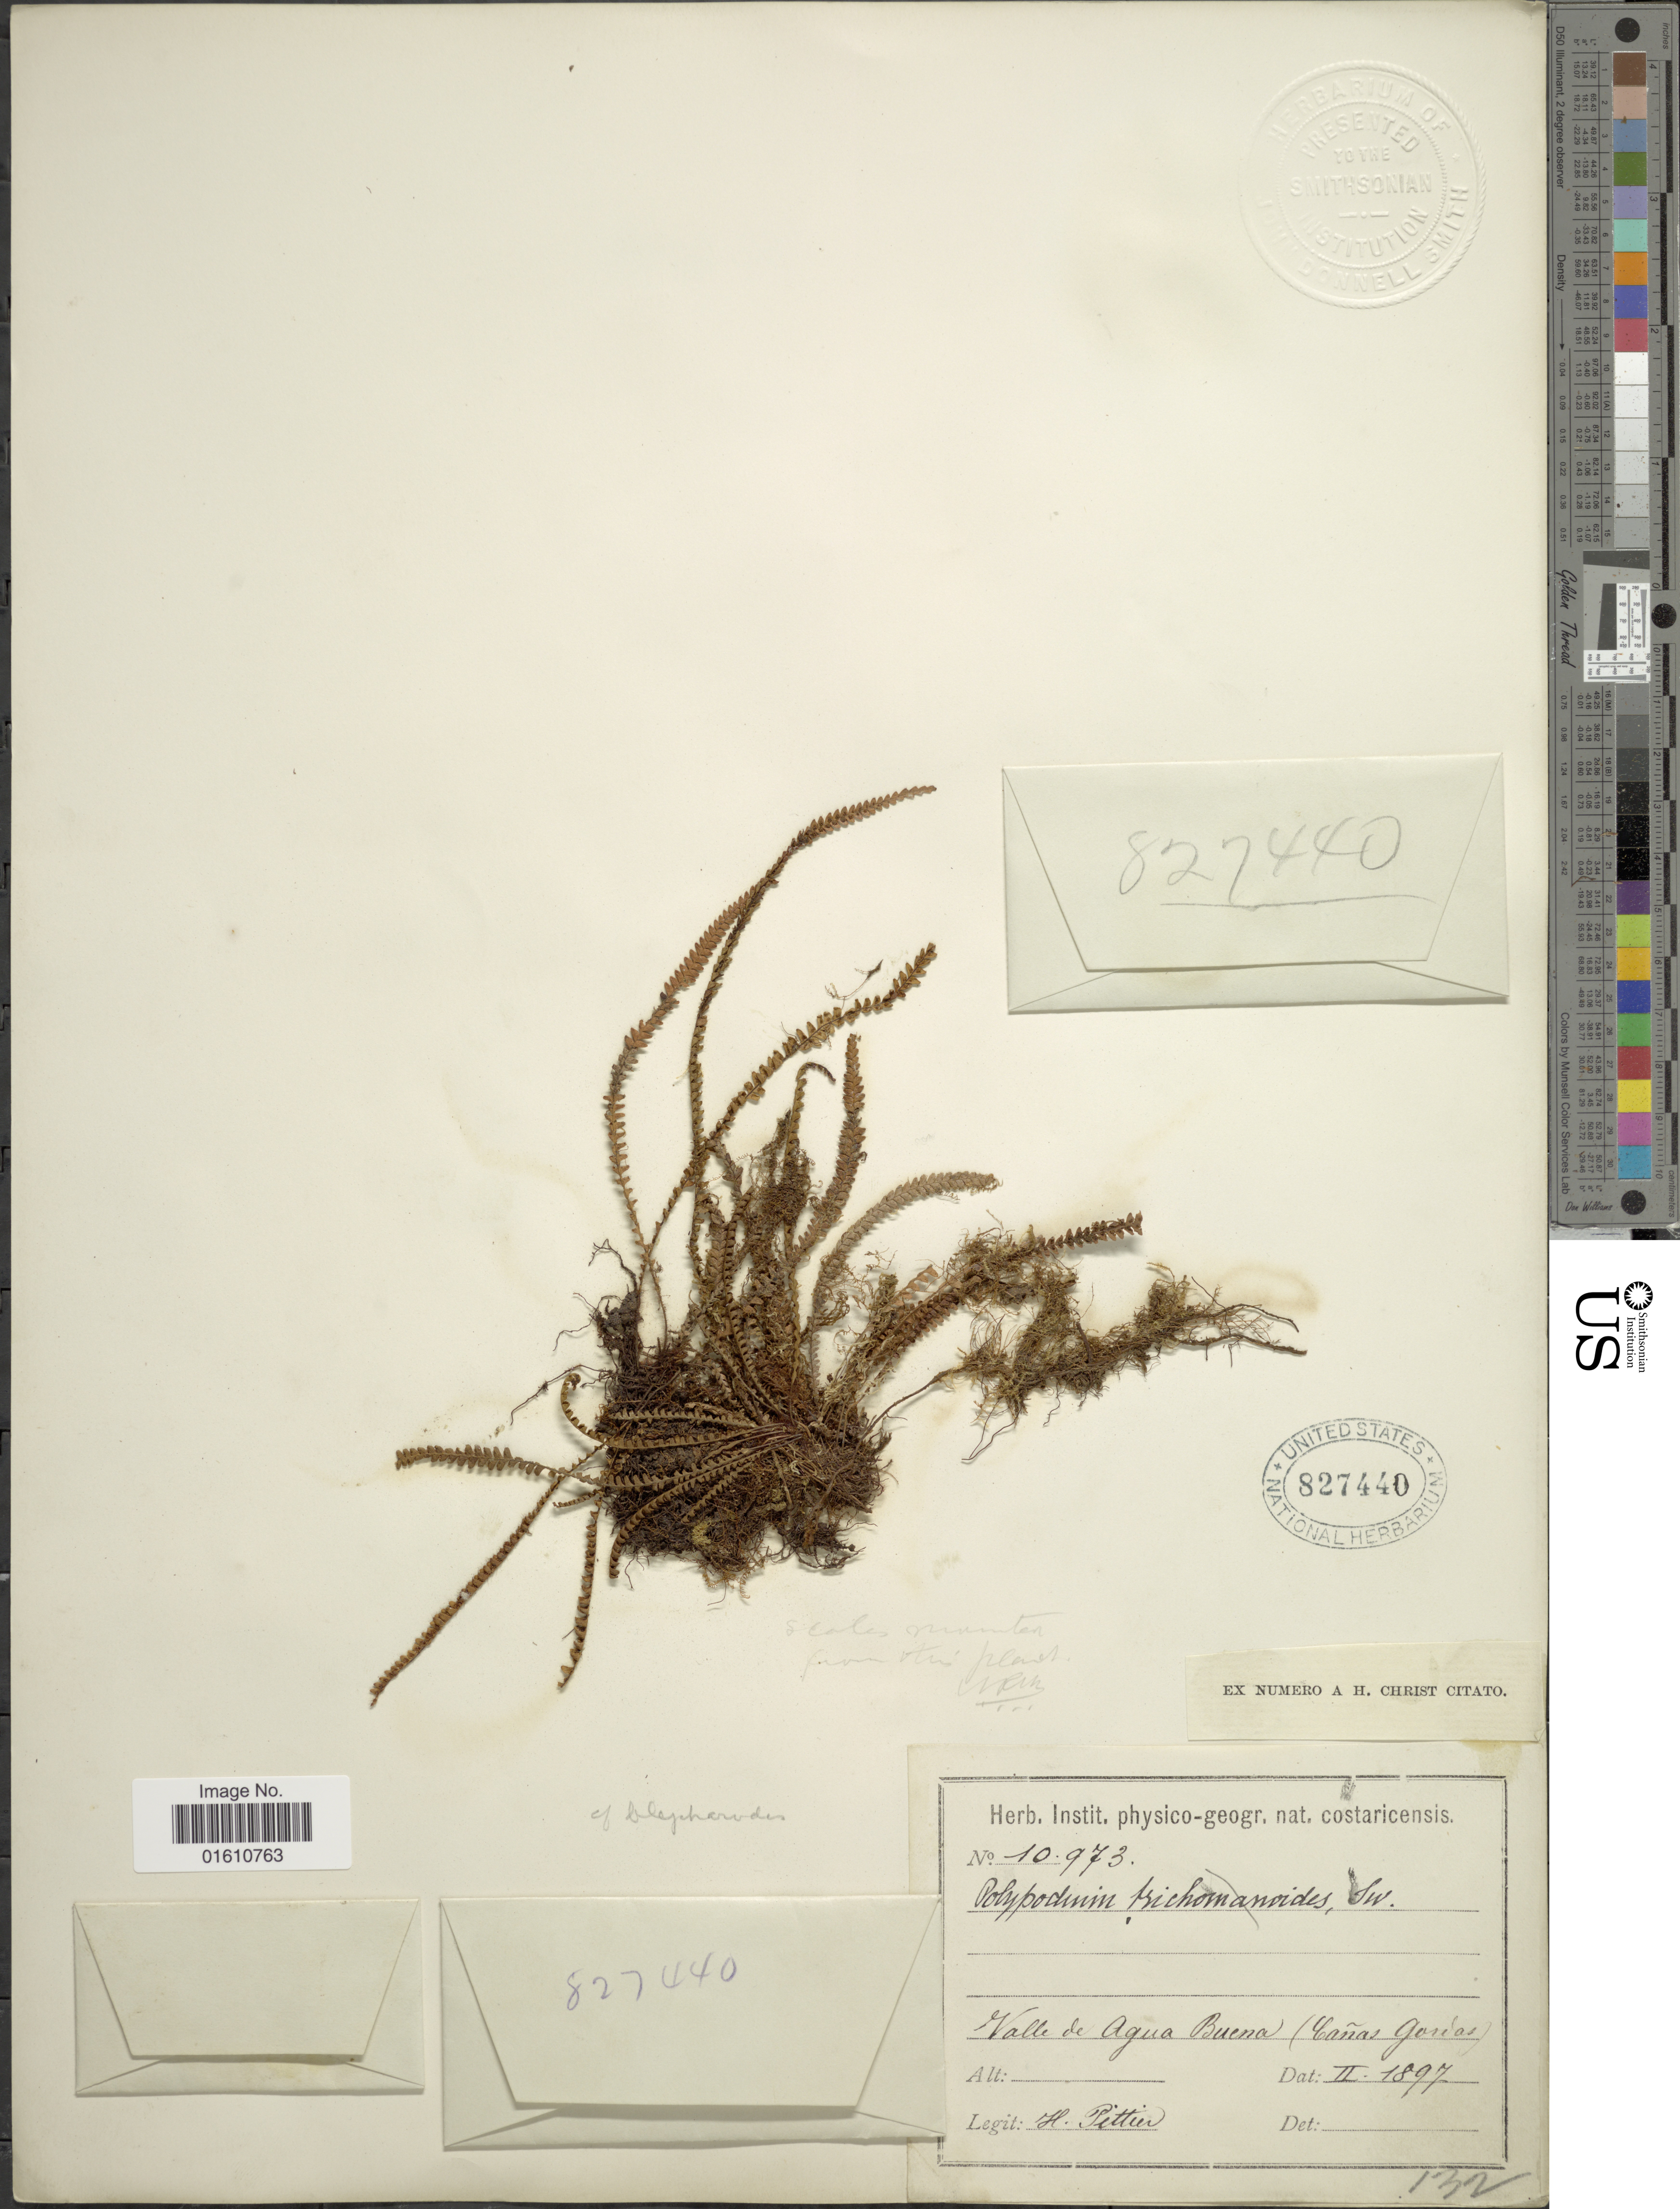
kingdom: Plantae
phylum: Tracheophyta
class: Polypodiopsida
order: Polypodiales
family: Polypodiaceae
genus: Moranopteris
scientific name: Moranopteris taenifolia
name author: (Jenman) R. Y. Hirai & J. Prado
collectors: H. F. Pittier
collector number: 10973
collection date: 1897-02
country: Costa Rica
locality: Valle de Agua Buena (Yanas Ganas)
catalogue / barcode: US 827440